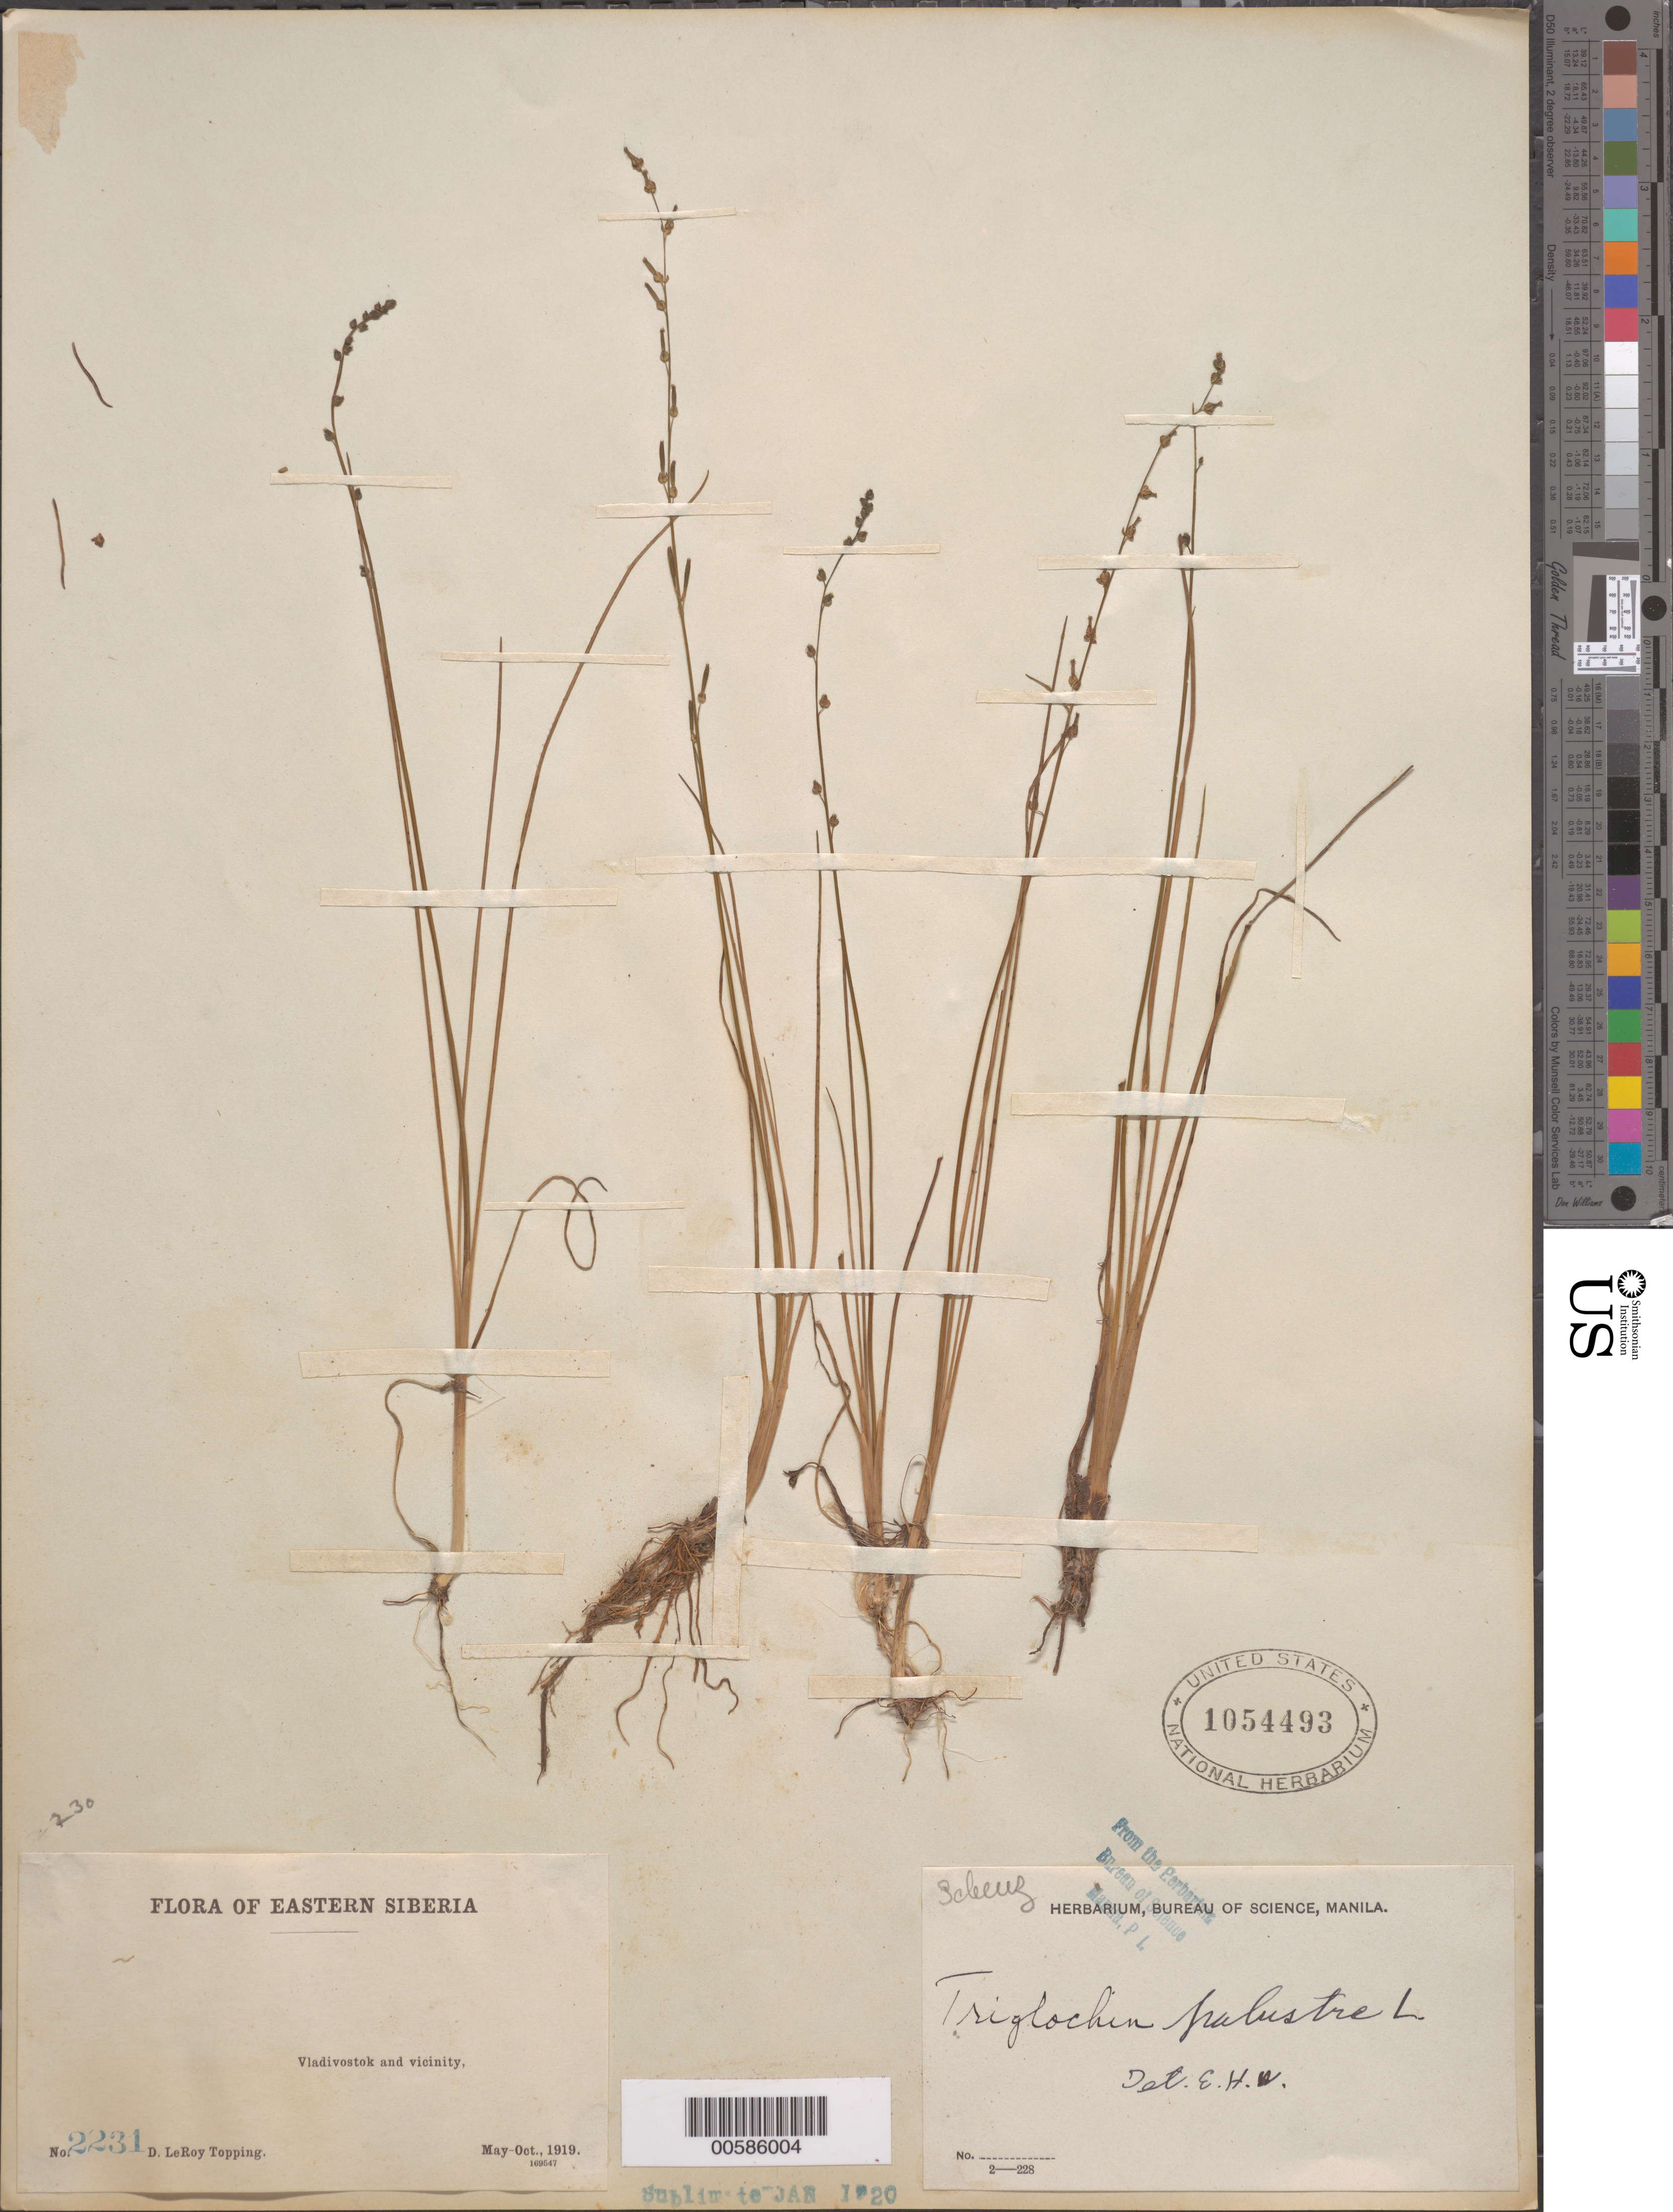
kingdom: Plantae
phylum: Tracheophyta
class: Liliopsida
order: Alismatales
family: Juncaginaceae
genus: Triglochin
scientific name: Triglochin palustris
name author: L.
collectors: D. L. Topping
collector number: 2231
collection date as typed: May 1919 to -- Oct 1919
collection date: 1919-05/1919-10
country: Russian Federation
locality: Siberia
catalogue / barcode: US 1054493